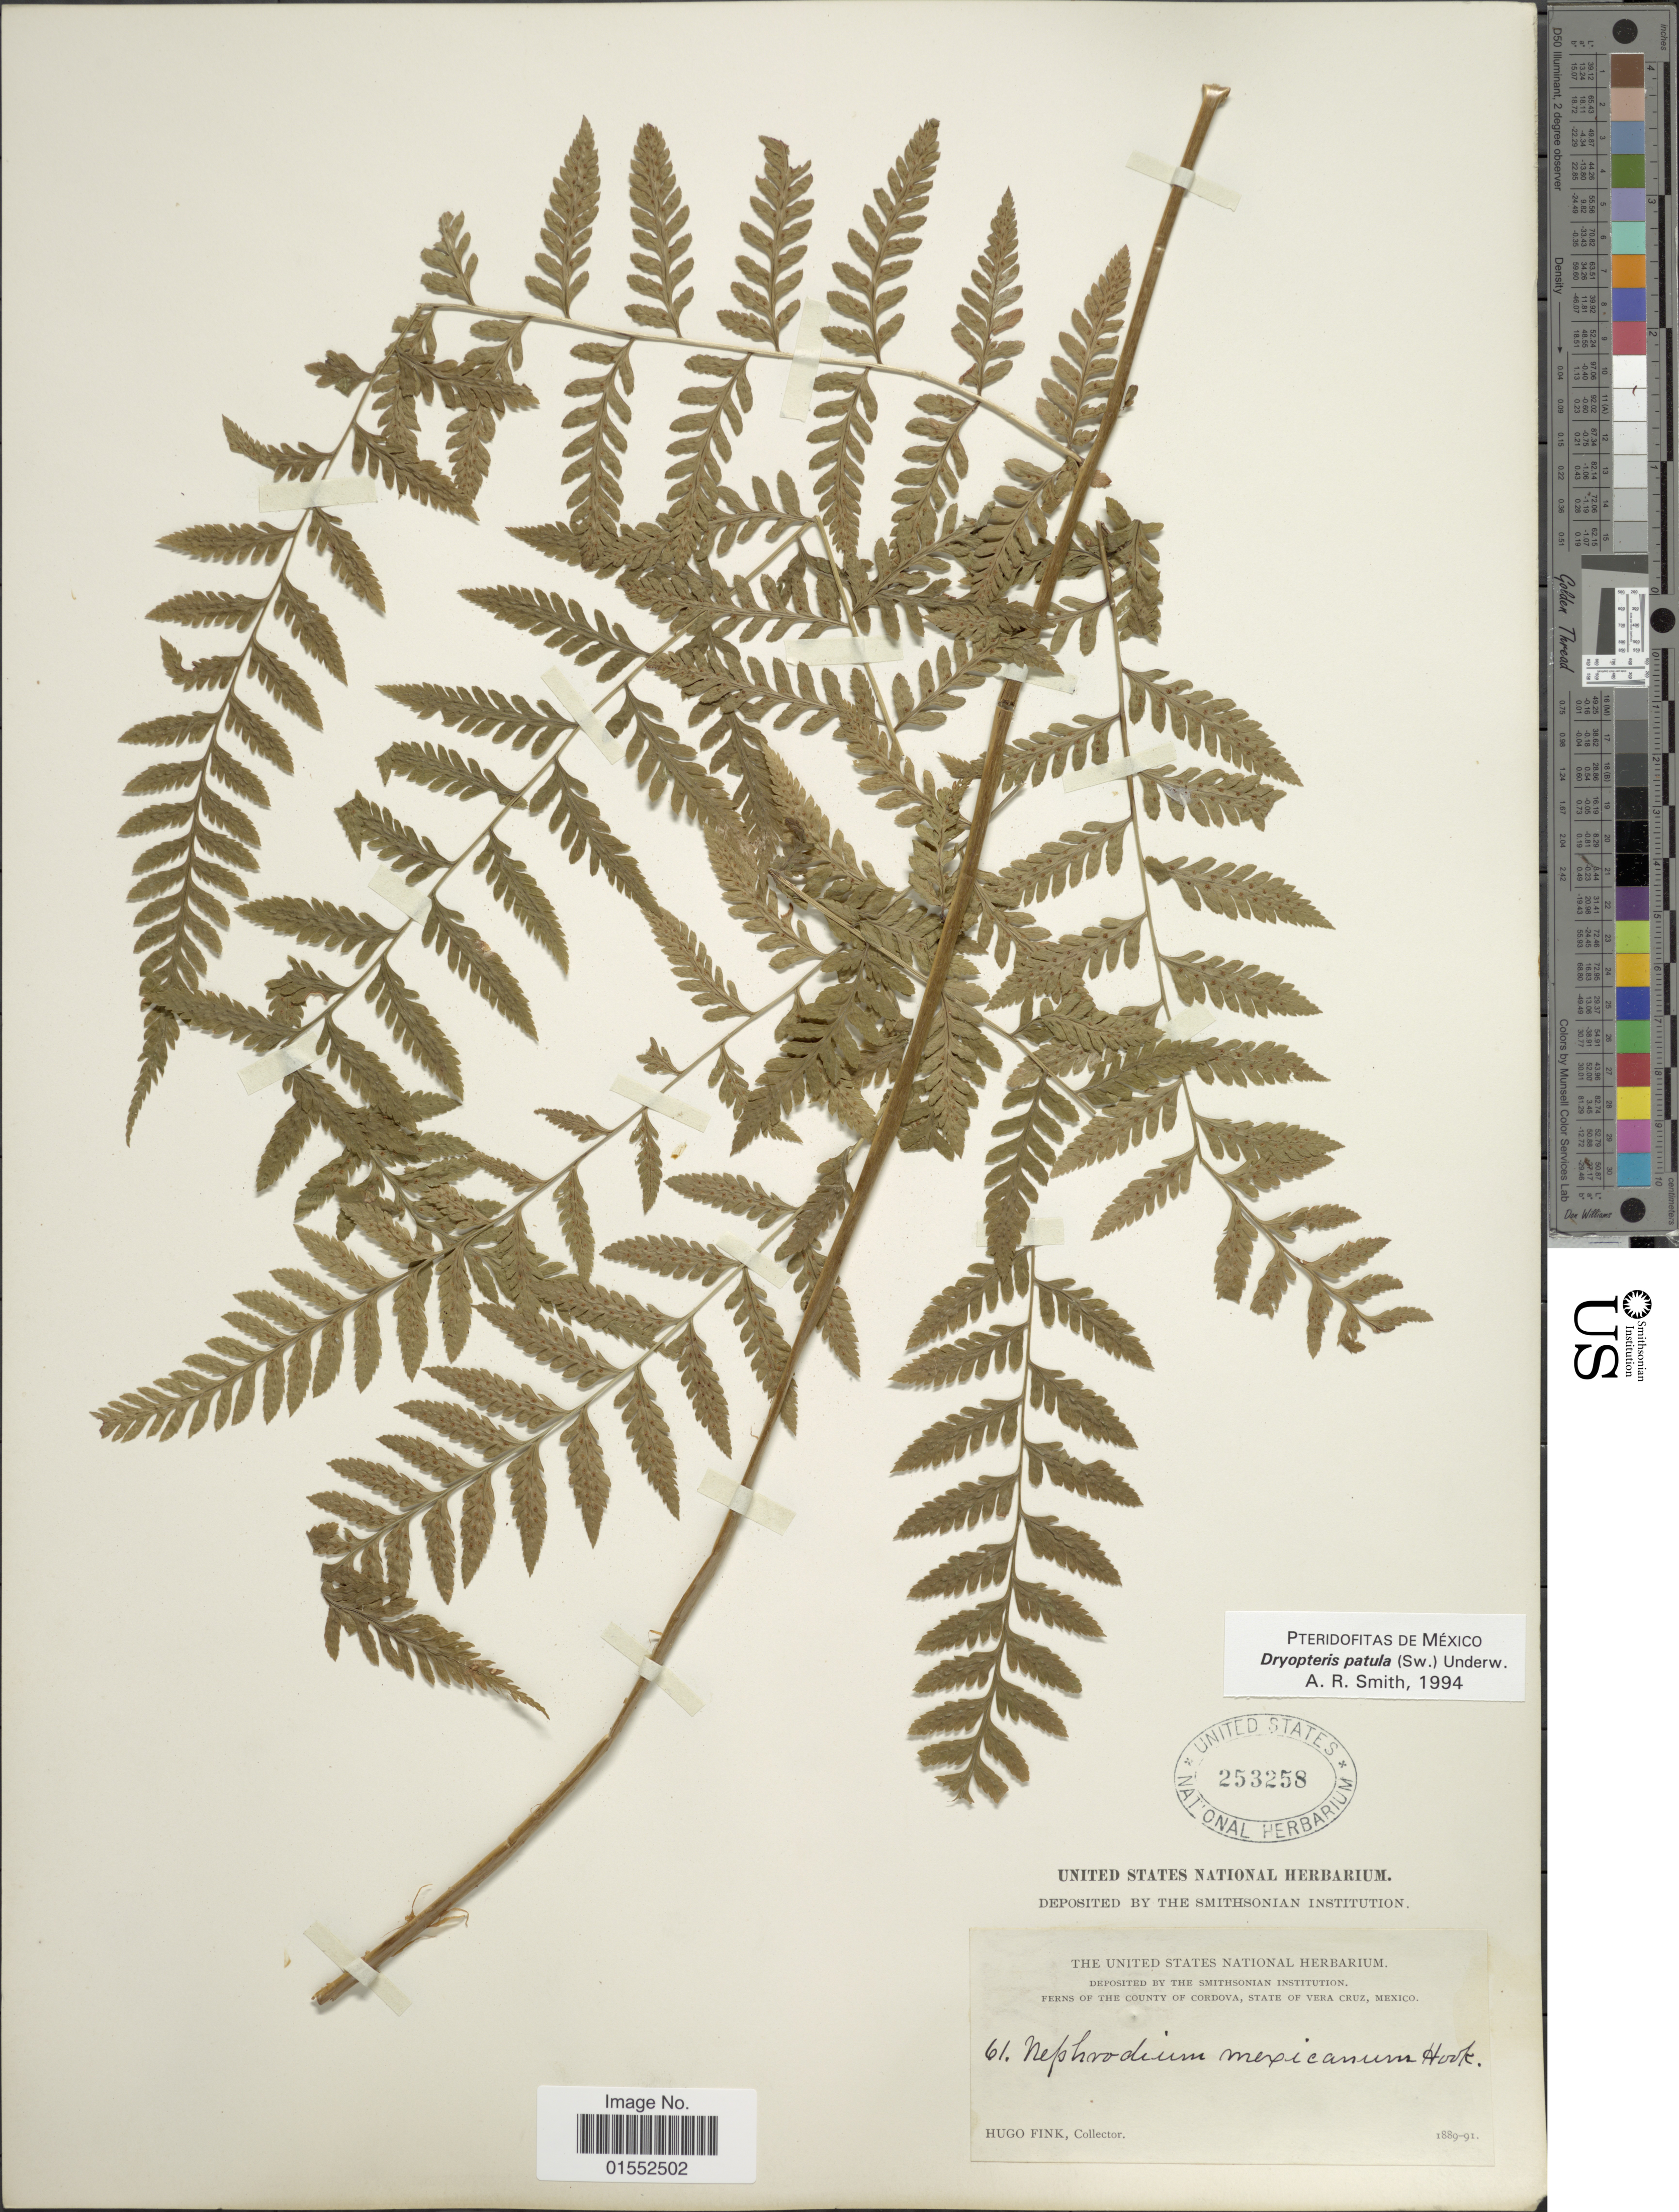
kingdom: Plantae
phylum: Tracheophyta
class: Polypodiopsida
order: Polypodiales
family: Dryopteridaceae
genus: Dryopteris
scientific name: Dryopteris patula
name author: (Sw.) Underw.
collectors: H. Finck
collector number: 61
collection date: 1889/1891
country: Mexico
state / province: Veracruz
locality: the County Cordova, State of Vera Cruz, mexico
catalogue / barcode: US 253258